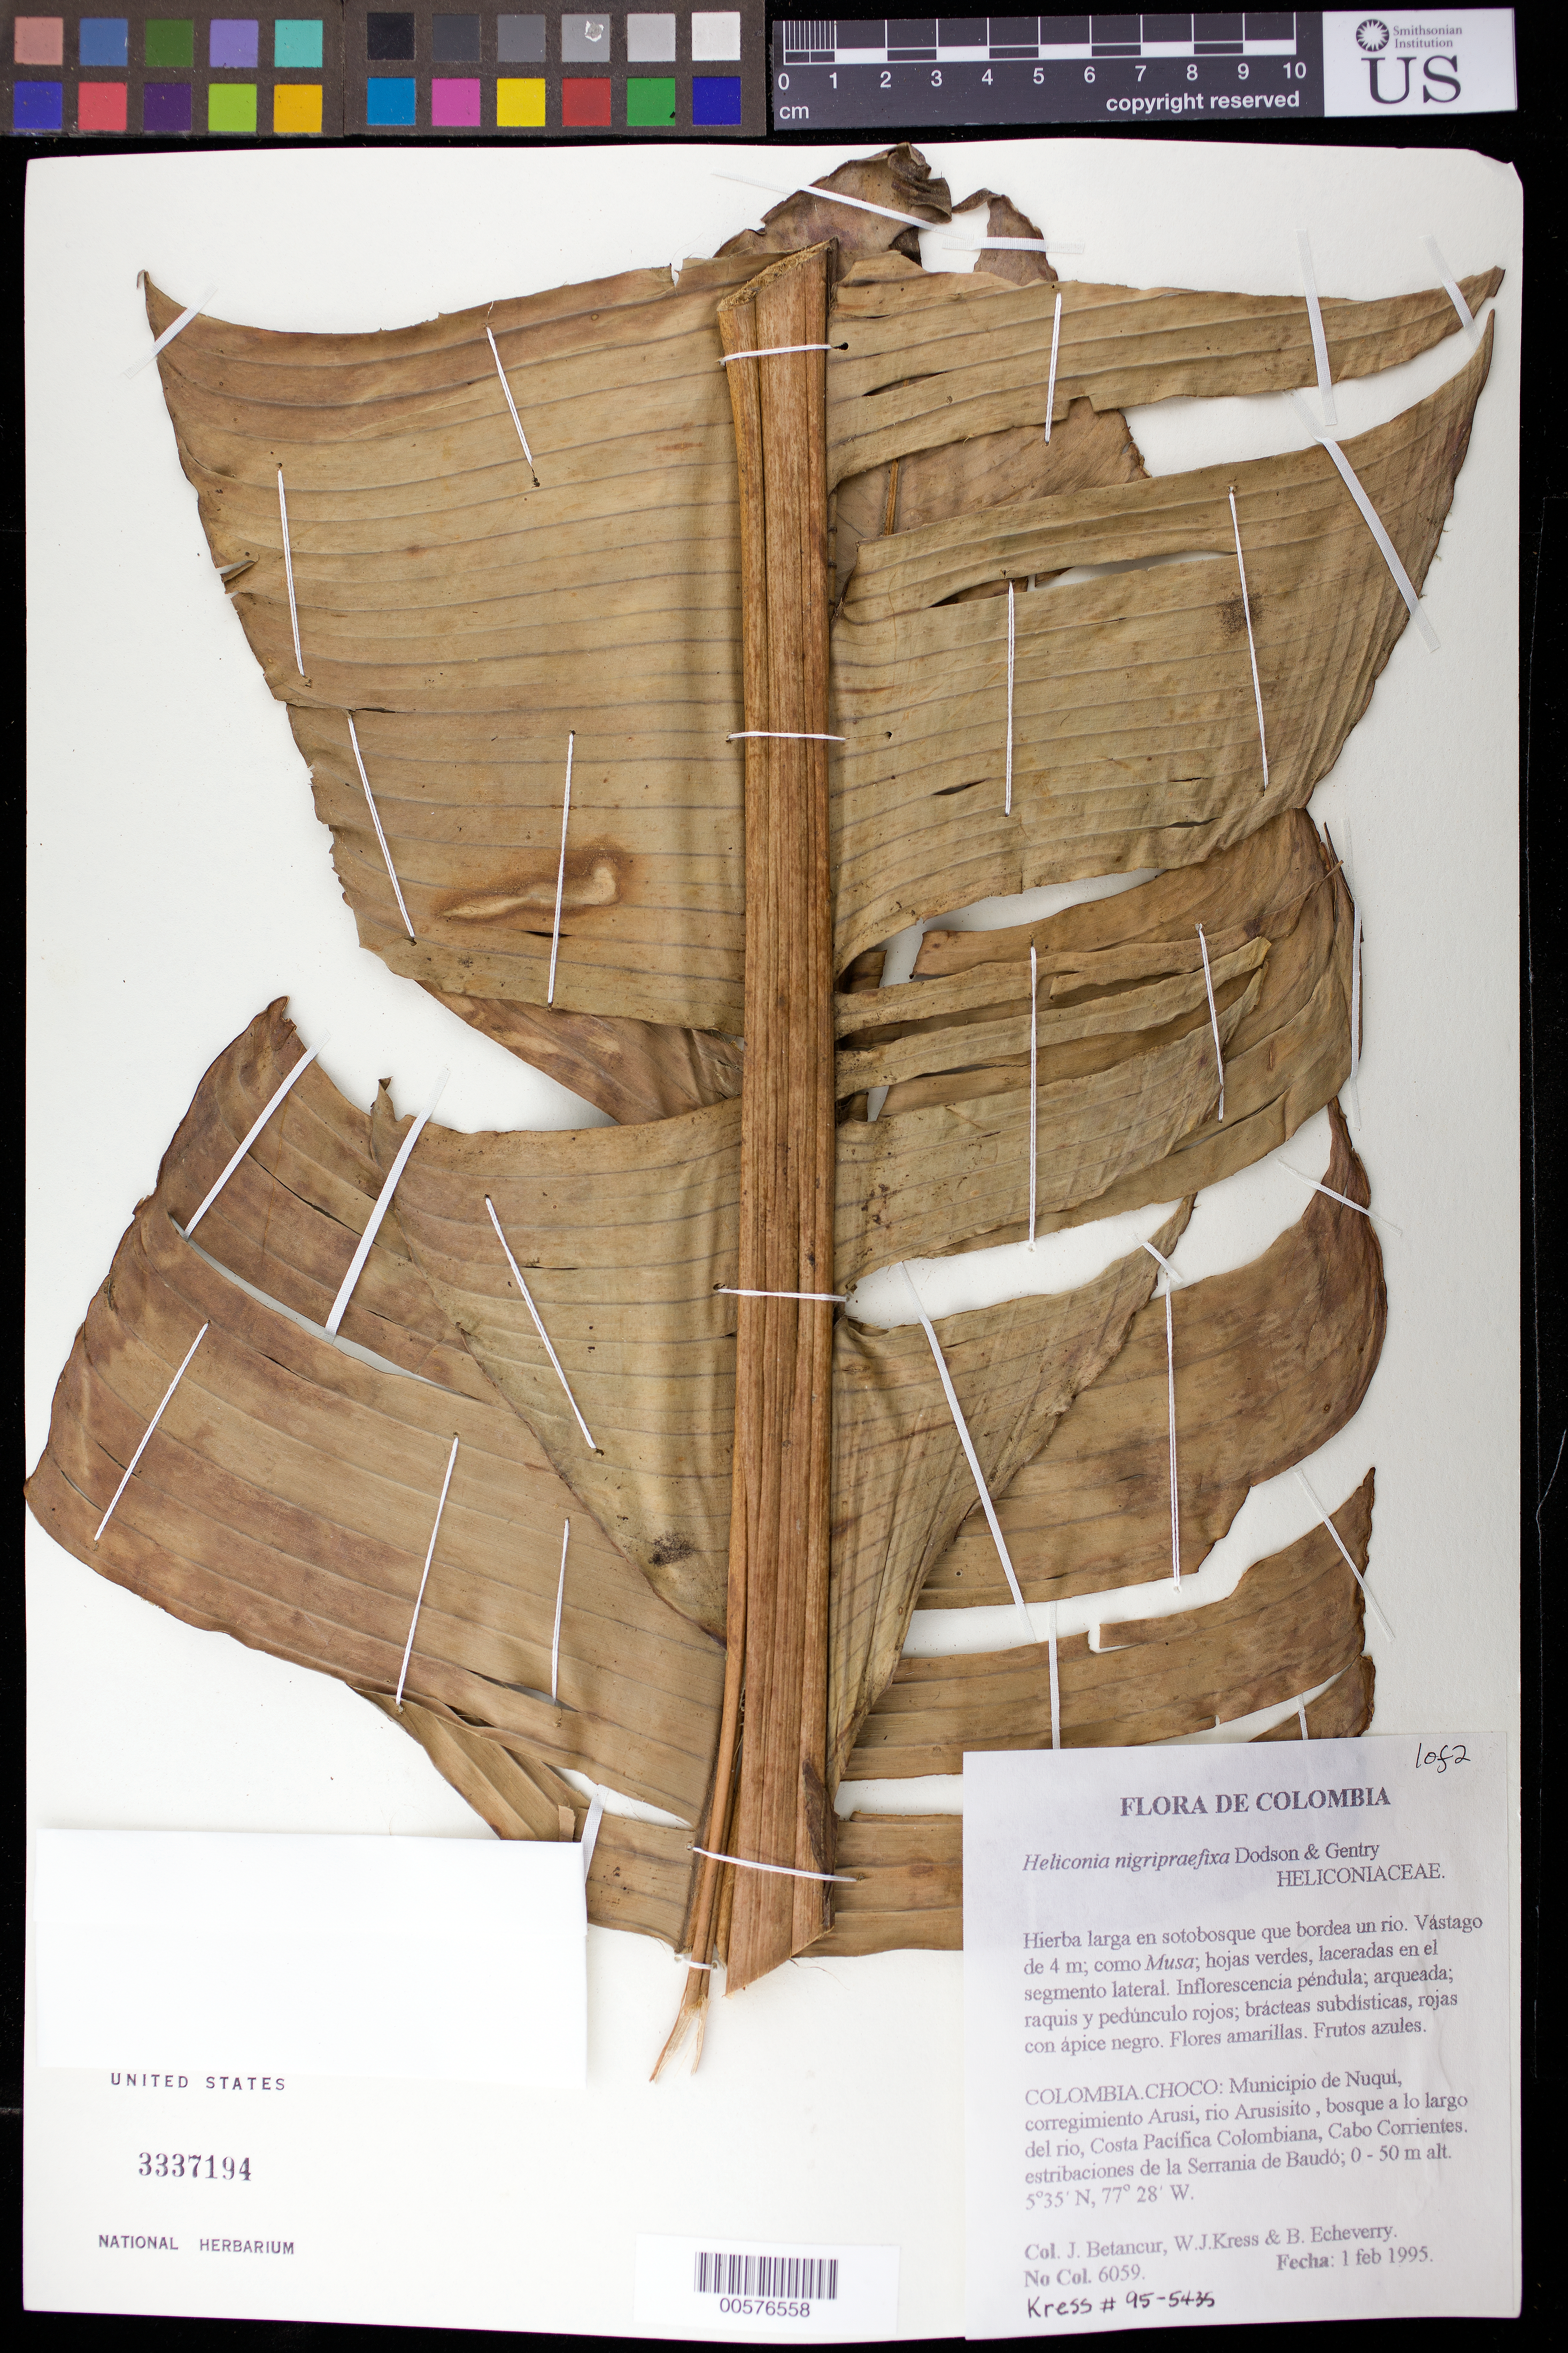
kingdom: Plantae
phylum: Tracheophyta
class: Liliopsida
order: Zingiberales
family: Heliconiaceae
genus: Heliconia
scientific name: Heliconia nigripraefixa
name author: Dodson & Gentry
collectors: J. C. Betancur, W. J. Kress & B. Echeverry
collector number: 6059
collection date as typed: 01 Feb 1995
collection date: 1995-02-01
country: Colombia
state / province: Chocó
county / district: Nuqui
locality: Rio Arusicito, just south of Arusi.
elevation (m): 0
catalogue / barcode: US 3337194